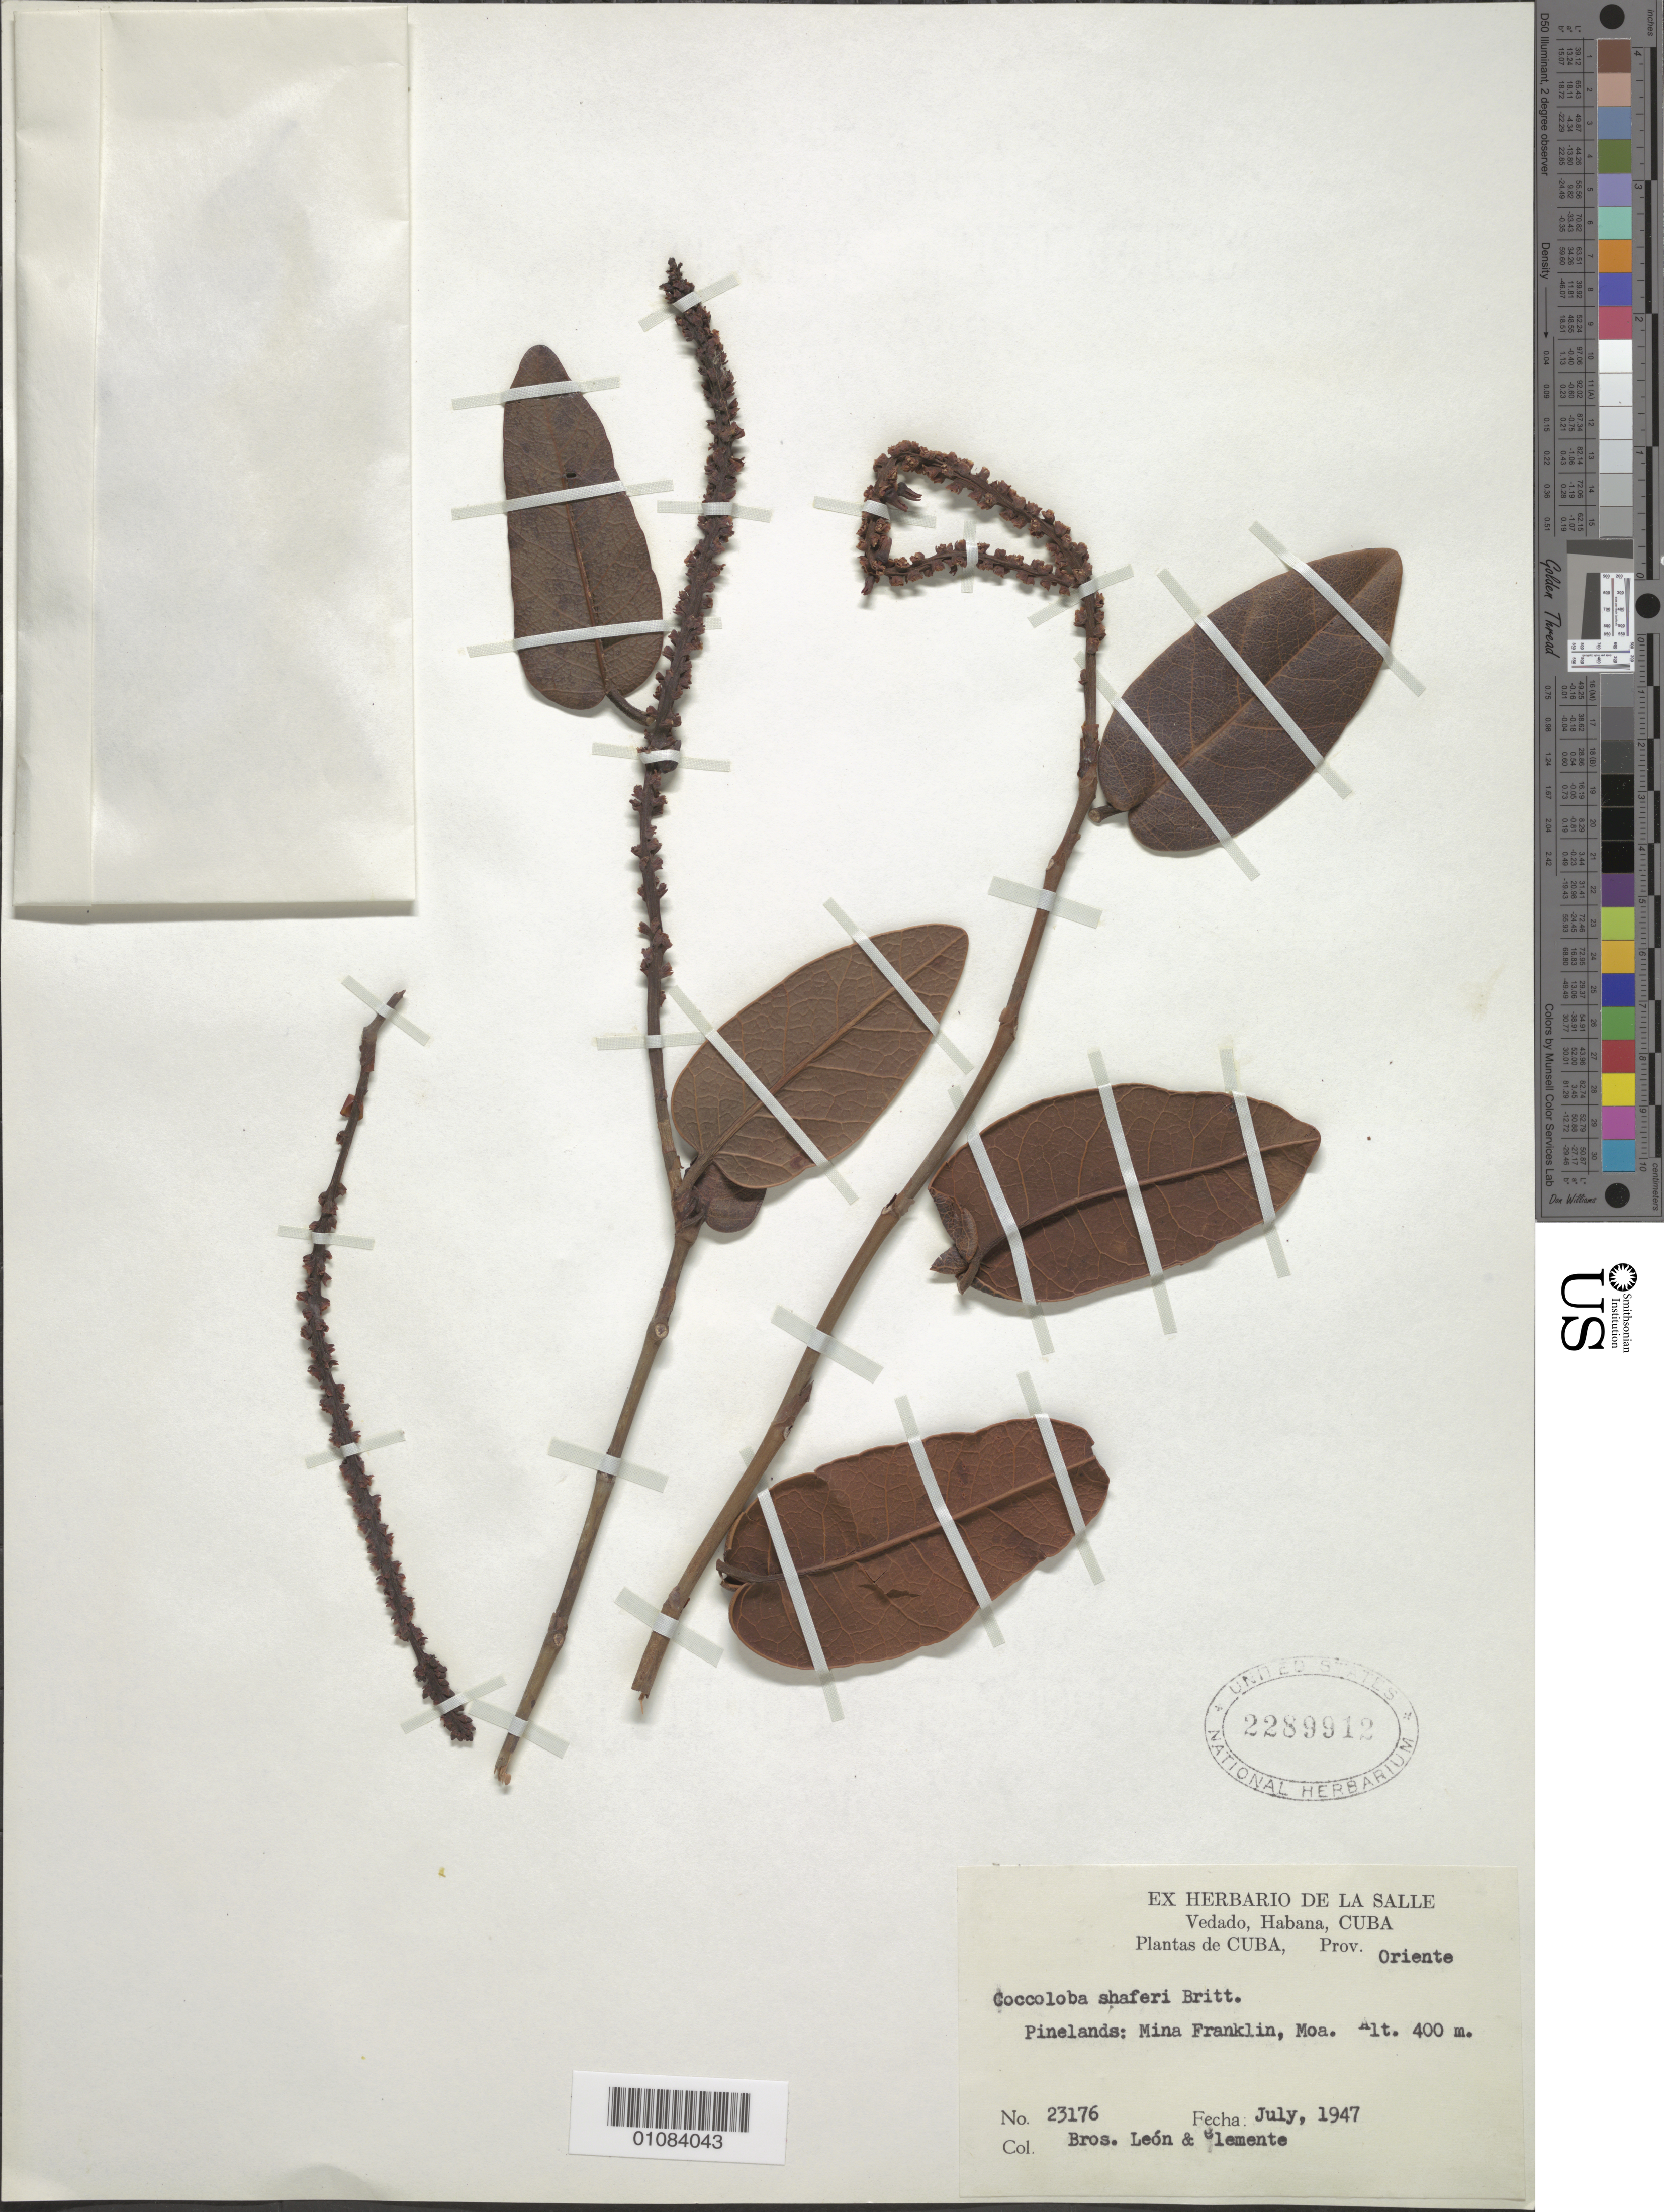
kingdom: Plantae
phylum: Tracheophyta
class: Magnoliopsida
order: Caryophyllales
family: Polygonaceae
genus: Coccoloba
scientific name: Coccoloba shaferi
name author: Britton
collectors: Bro. León & B. Clement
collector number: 23176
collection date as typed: Jul 1947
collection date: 1947-07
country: Cuba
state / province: Holguín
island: Cuba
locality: Oriente: Mina Franklin, Moa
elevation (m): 400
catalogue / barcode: US 2289912